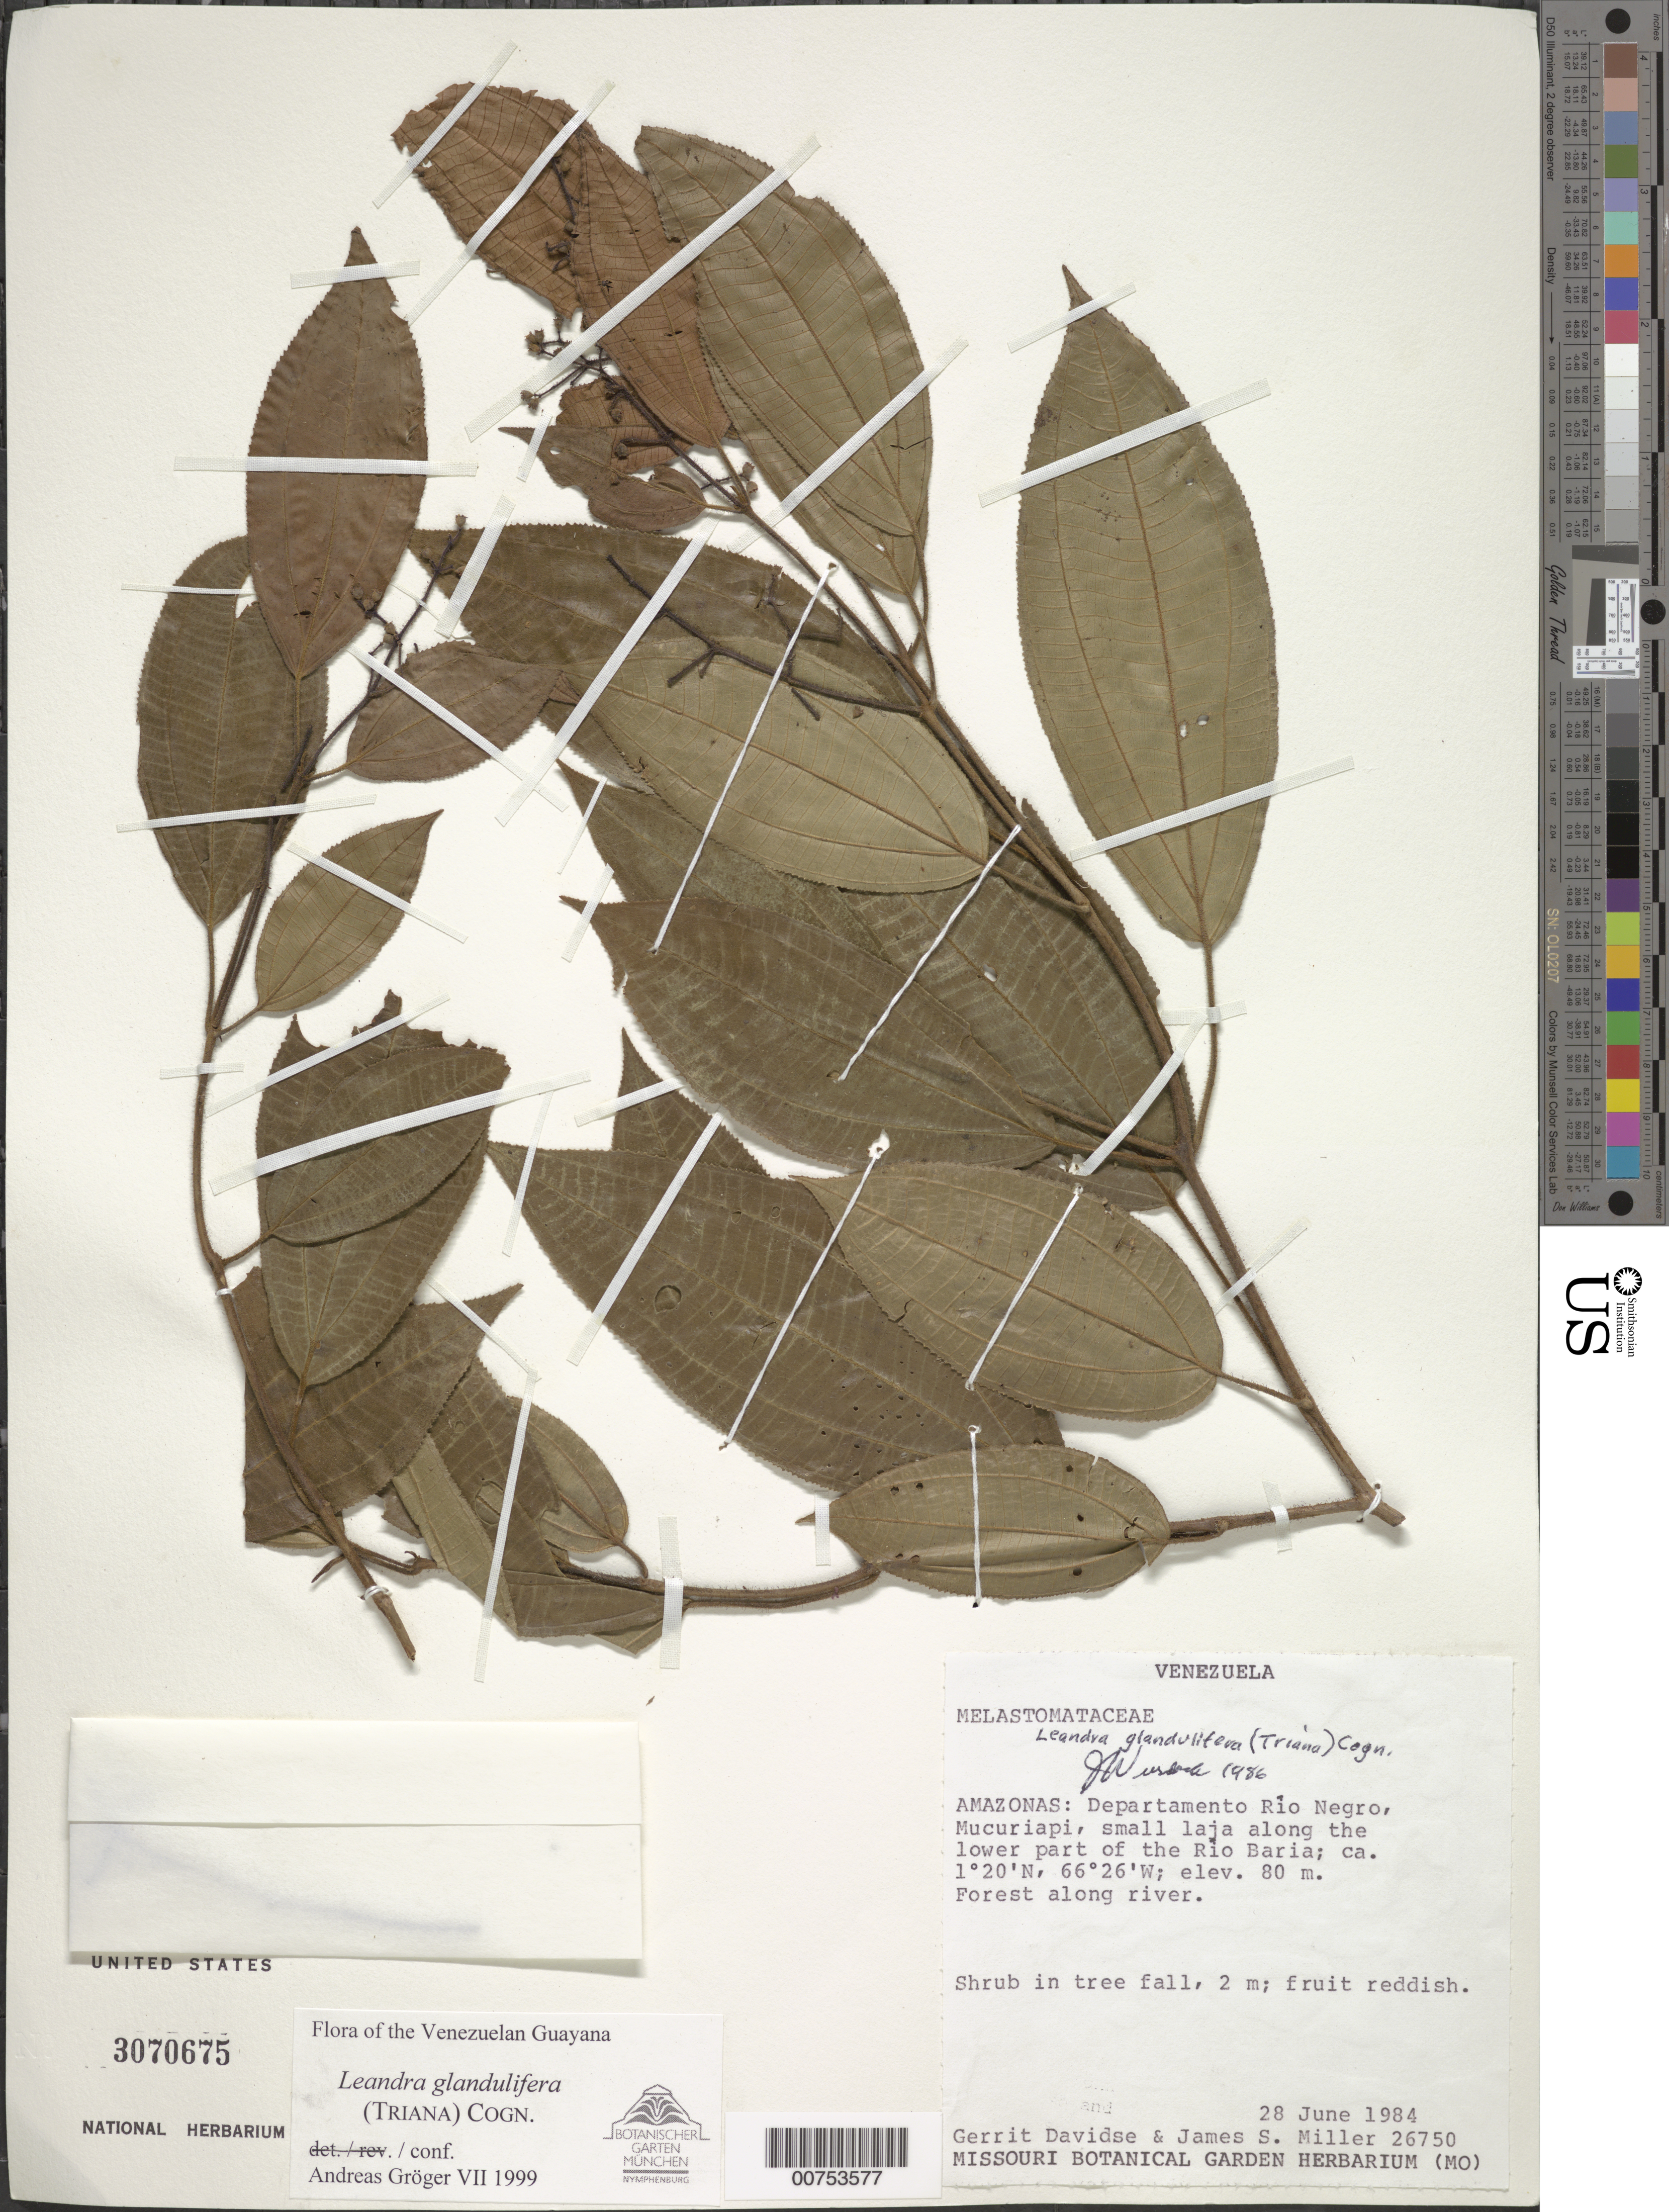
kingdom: Plantae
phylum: Tracheophyta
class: Magnoliopsida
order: Myrtales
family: Melastomataceae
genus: Leandra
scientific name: Leandra glandulifera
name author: (Triana) Cogn.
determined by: Gröger, A.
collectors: G. Davidse & J. S. Miller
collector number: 26750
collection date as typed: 28-Jun-84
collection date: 1984-06-28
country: Venezuela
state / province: Amazonas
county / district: Río Negro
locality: Mucuriapi, lower part of Río Baria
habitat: Forest along river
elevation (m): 80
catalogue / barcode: US 3070675